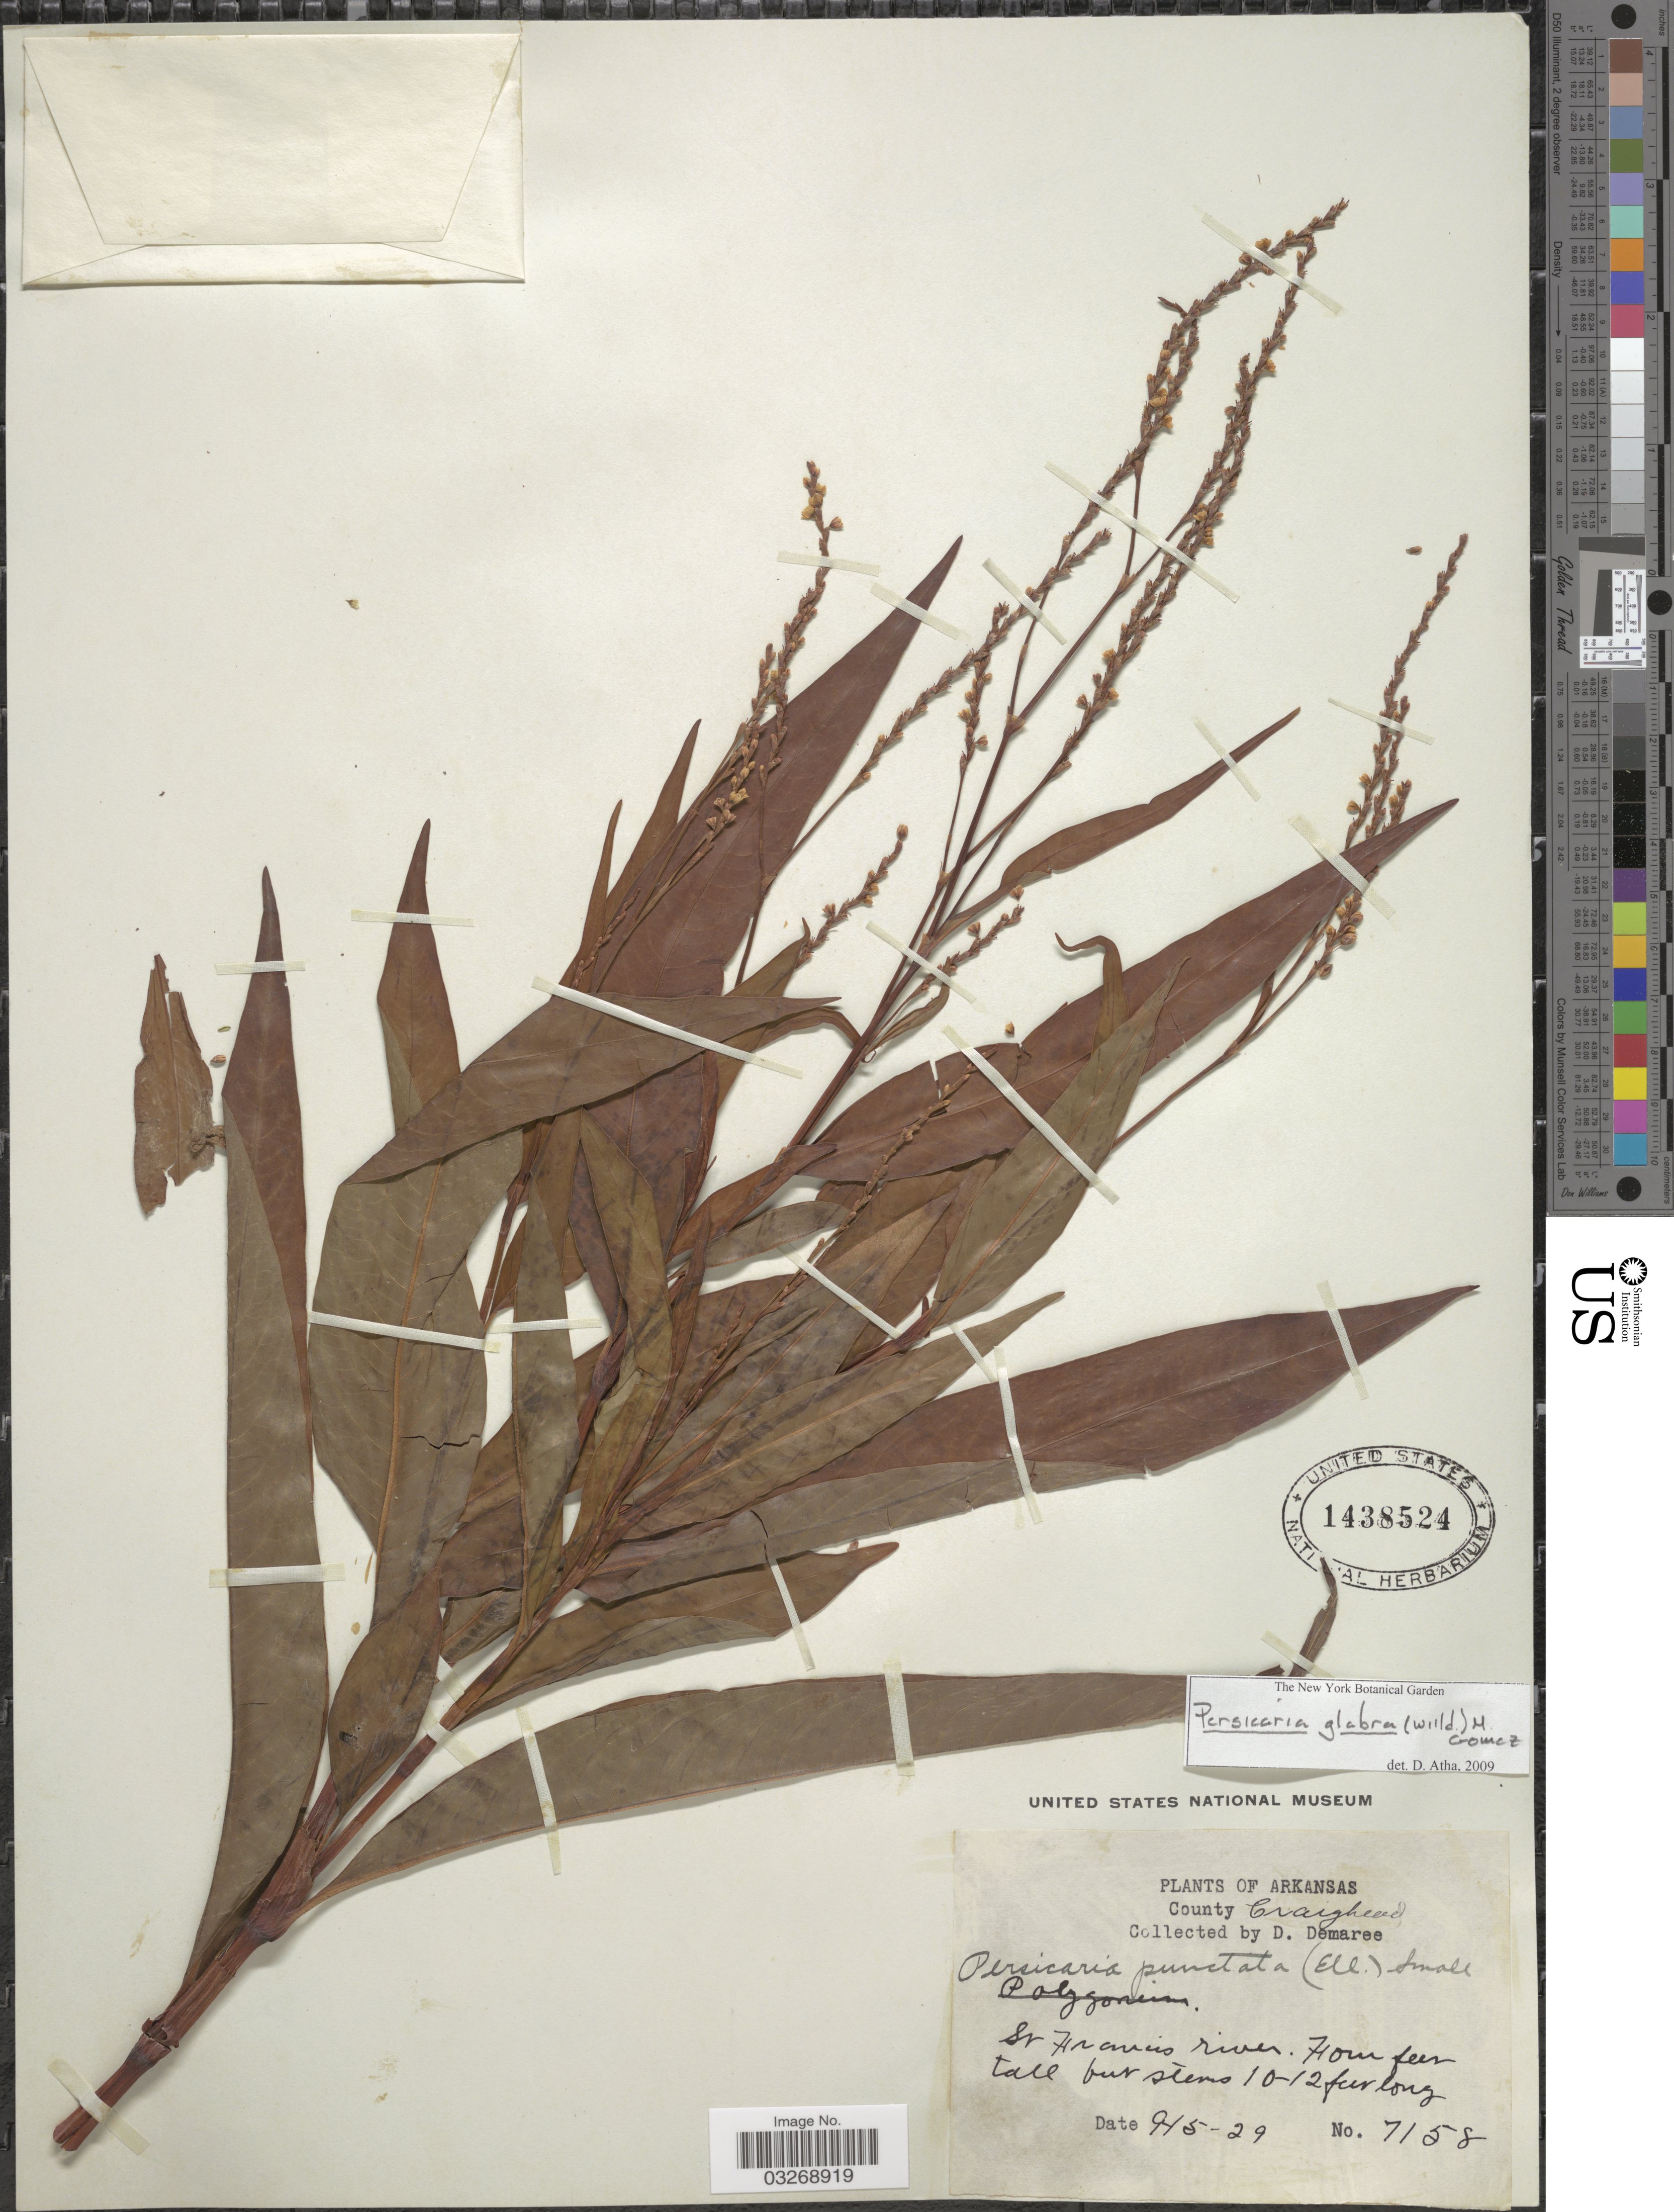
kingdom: Plantae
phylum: Tracheophyta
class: Magnoliopsida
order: Caryophyllales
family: Polygonaceae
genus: Persicaria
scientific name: Persicaria glabra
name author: (Willd.) M. Gómez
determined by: Atha, D. E.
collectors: D. Demaree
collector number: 7158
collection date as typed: Transcribed d/m/y: 15/9/29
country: United States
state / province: Arkansas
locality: County Craighead. St. Francis river.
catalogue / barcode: US 1438524